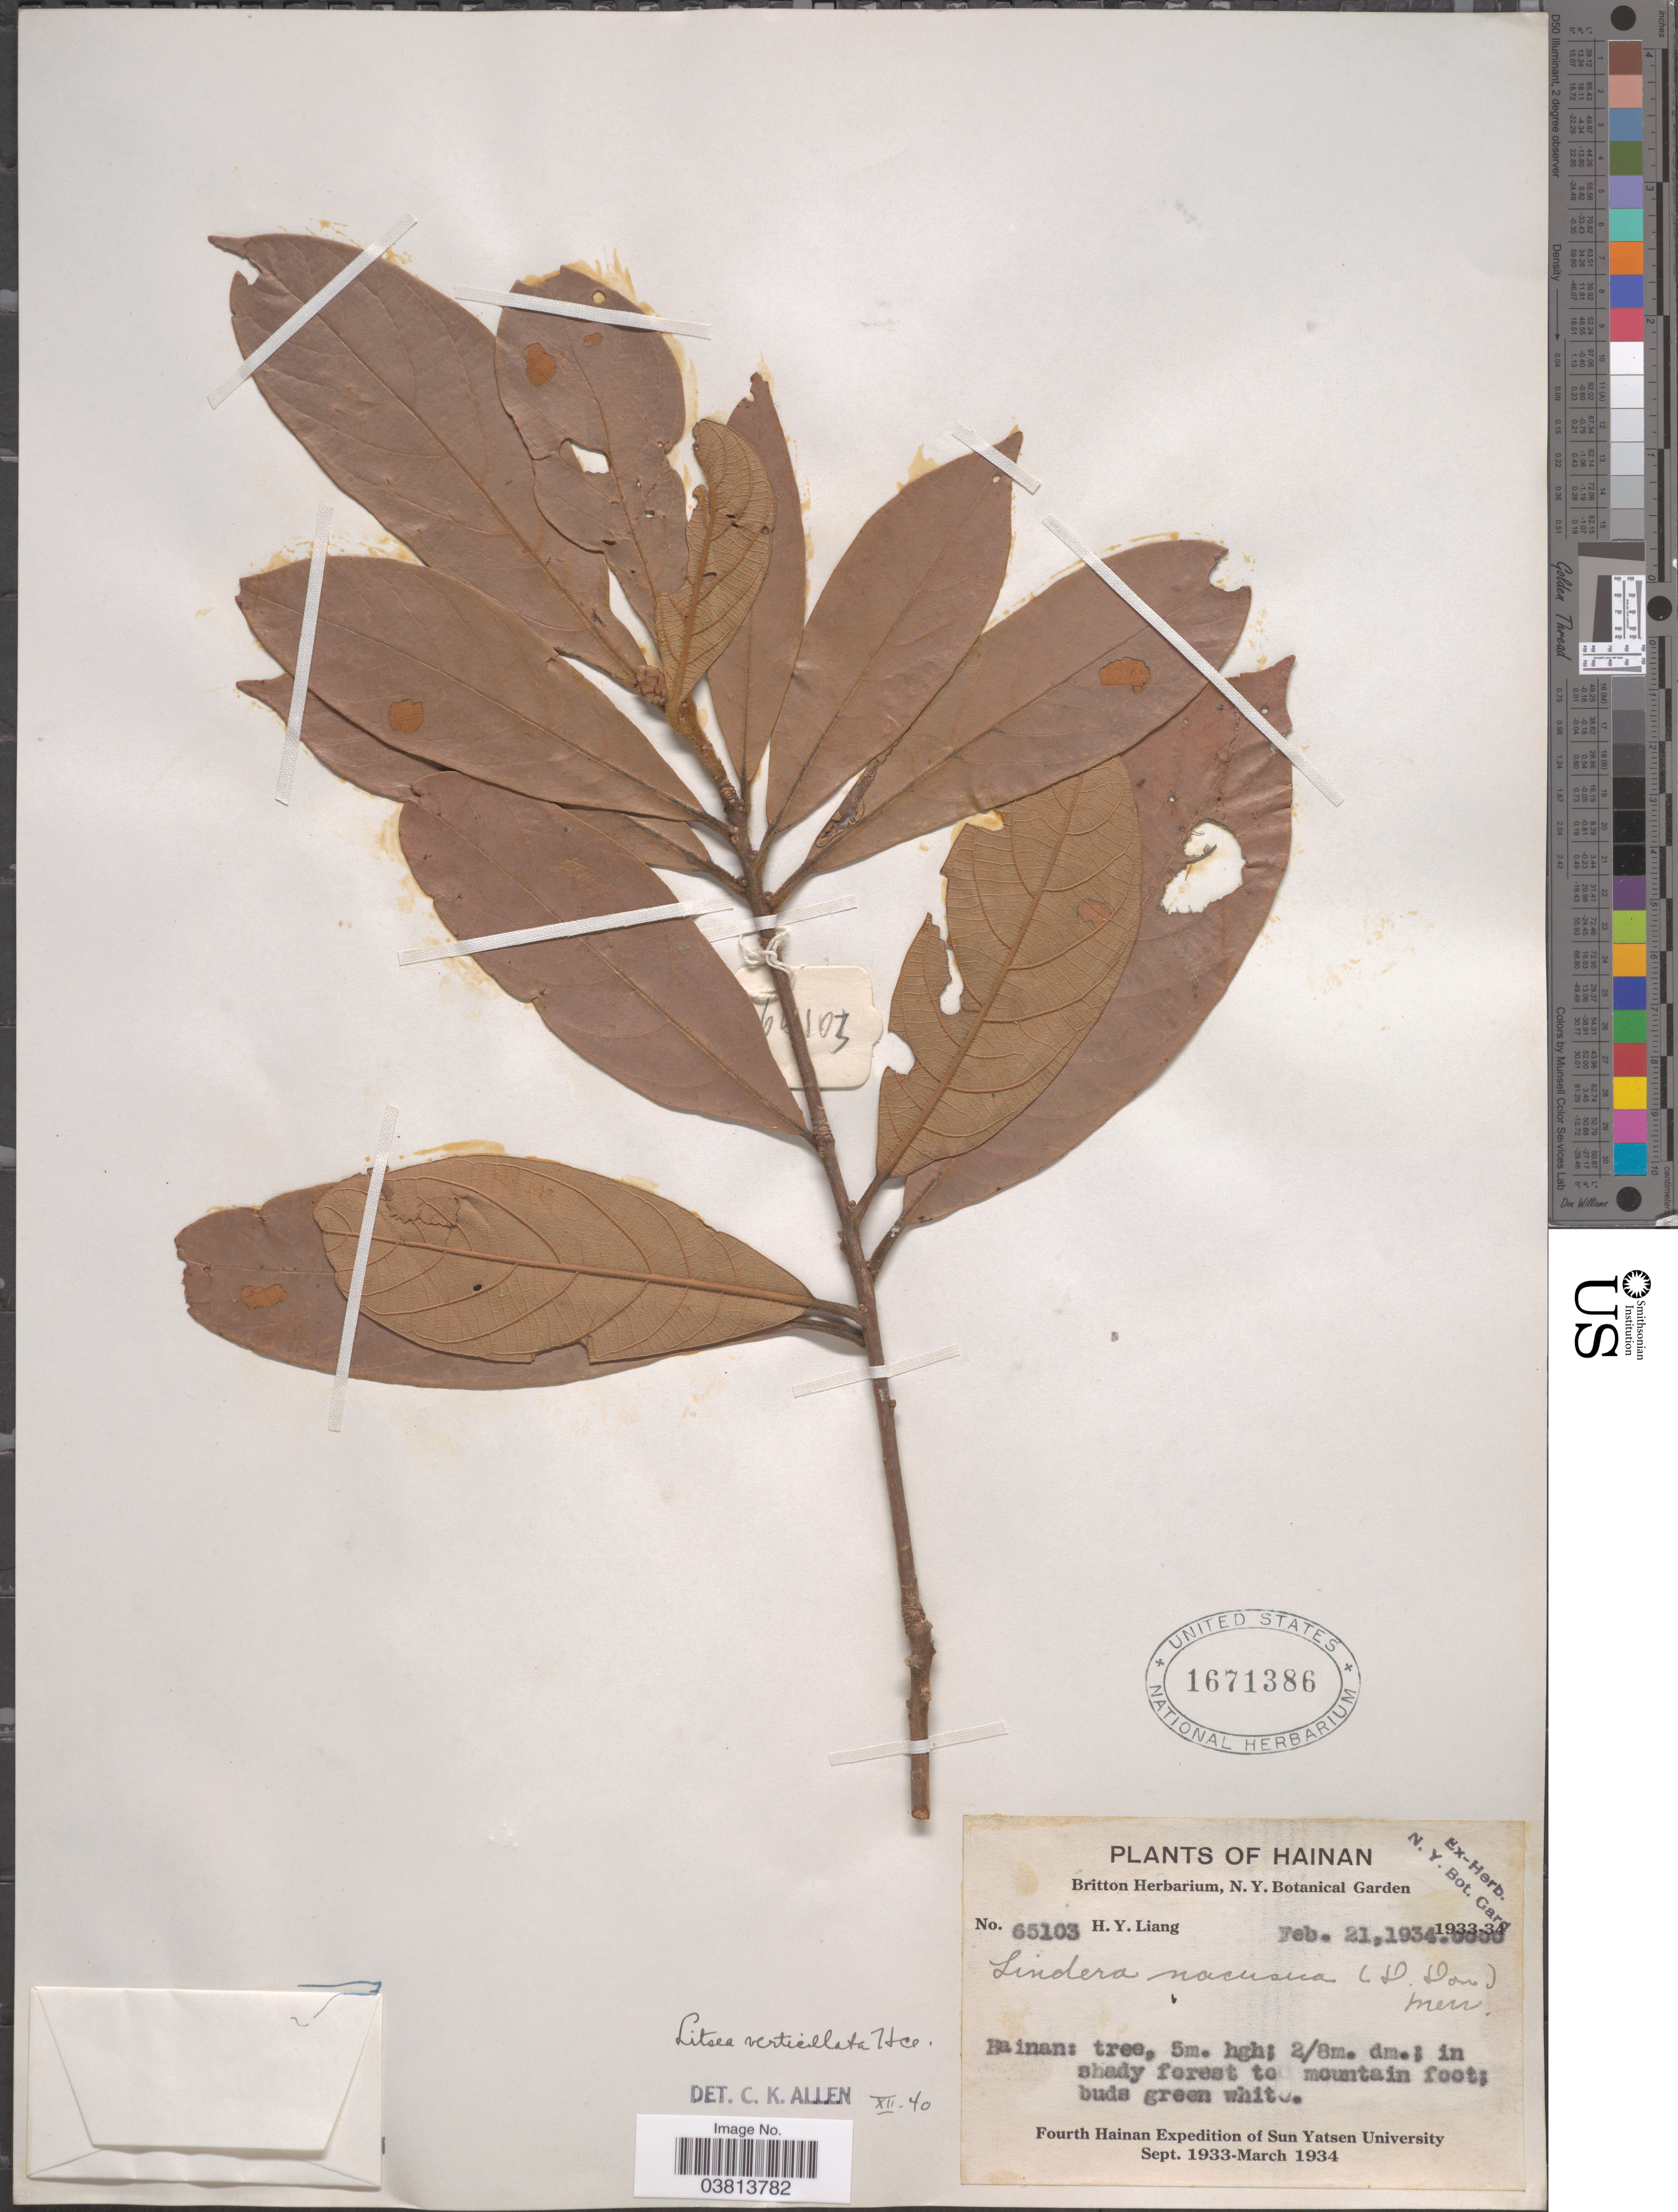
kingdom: Plantae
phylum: Tracheophyta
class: Magnoliopsida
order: Laurales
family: Lauraceae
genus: Litsea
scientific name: Litsea verticillata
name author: S. Vidal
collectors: H. Y. Liang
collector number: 65103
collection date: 1934-02-21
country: China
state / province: Hainan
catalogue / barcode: US 1674386